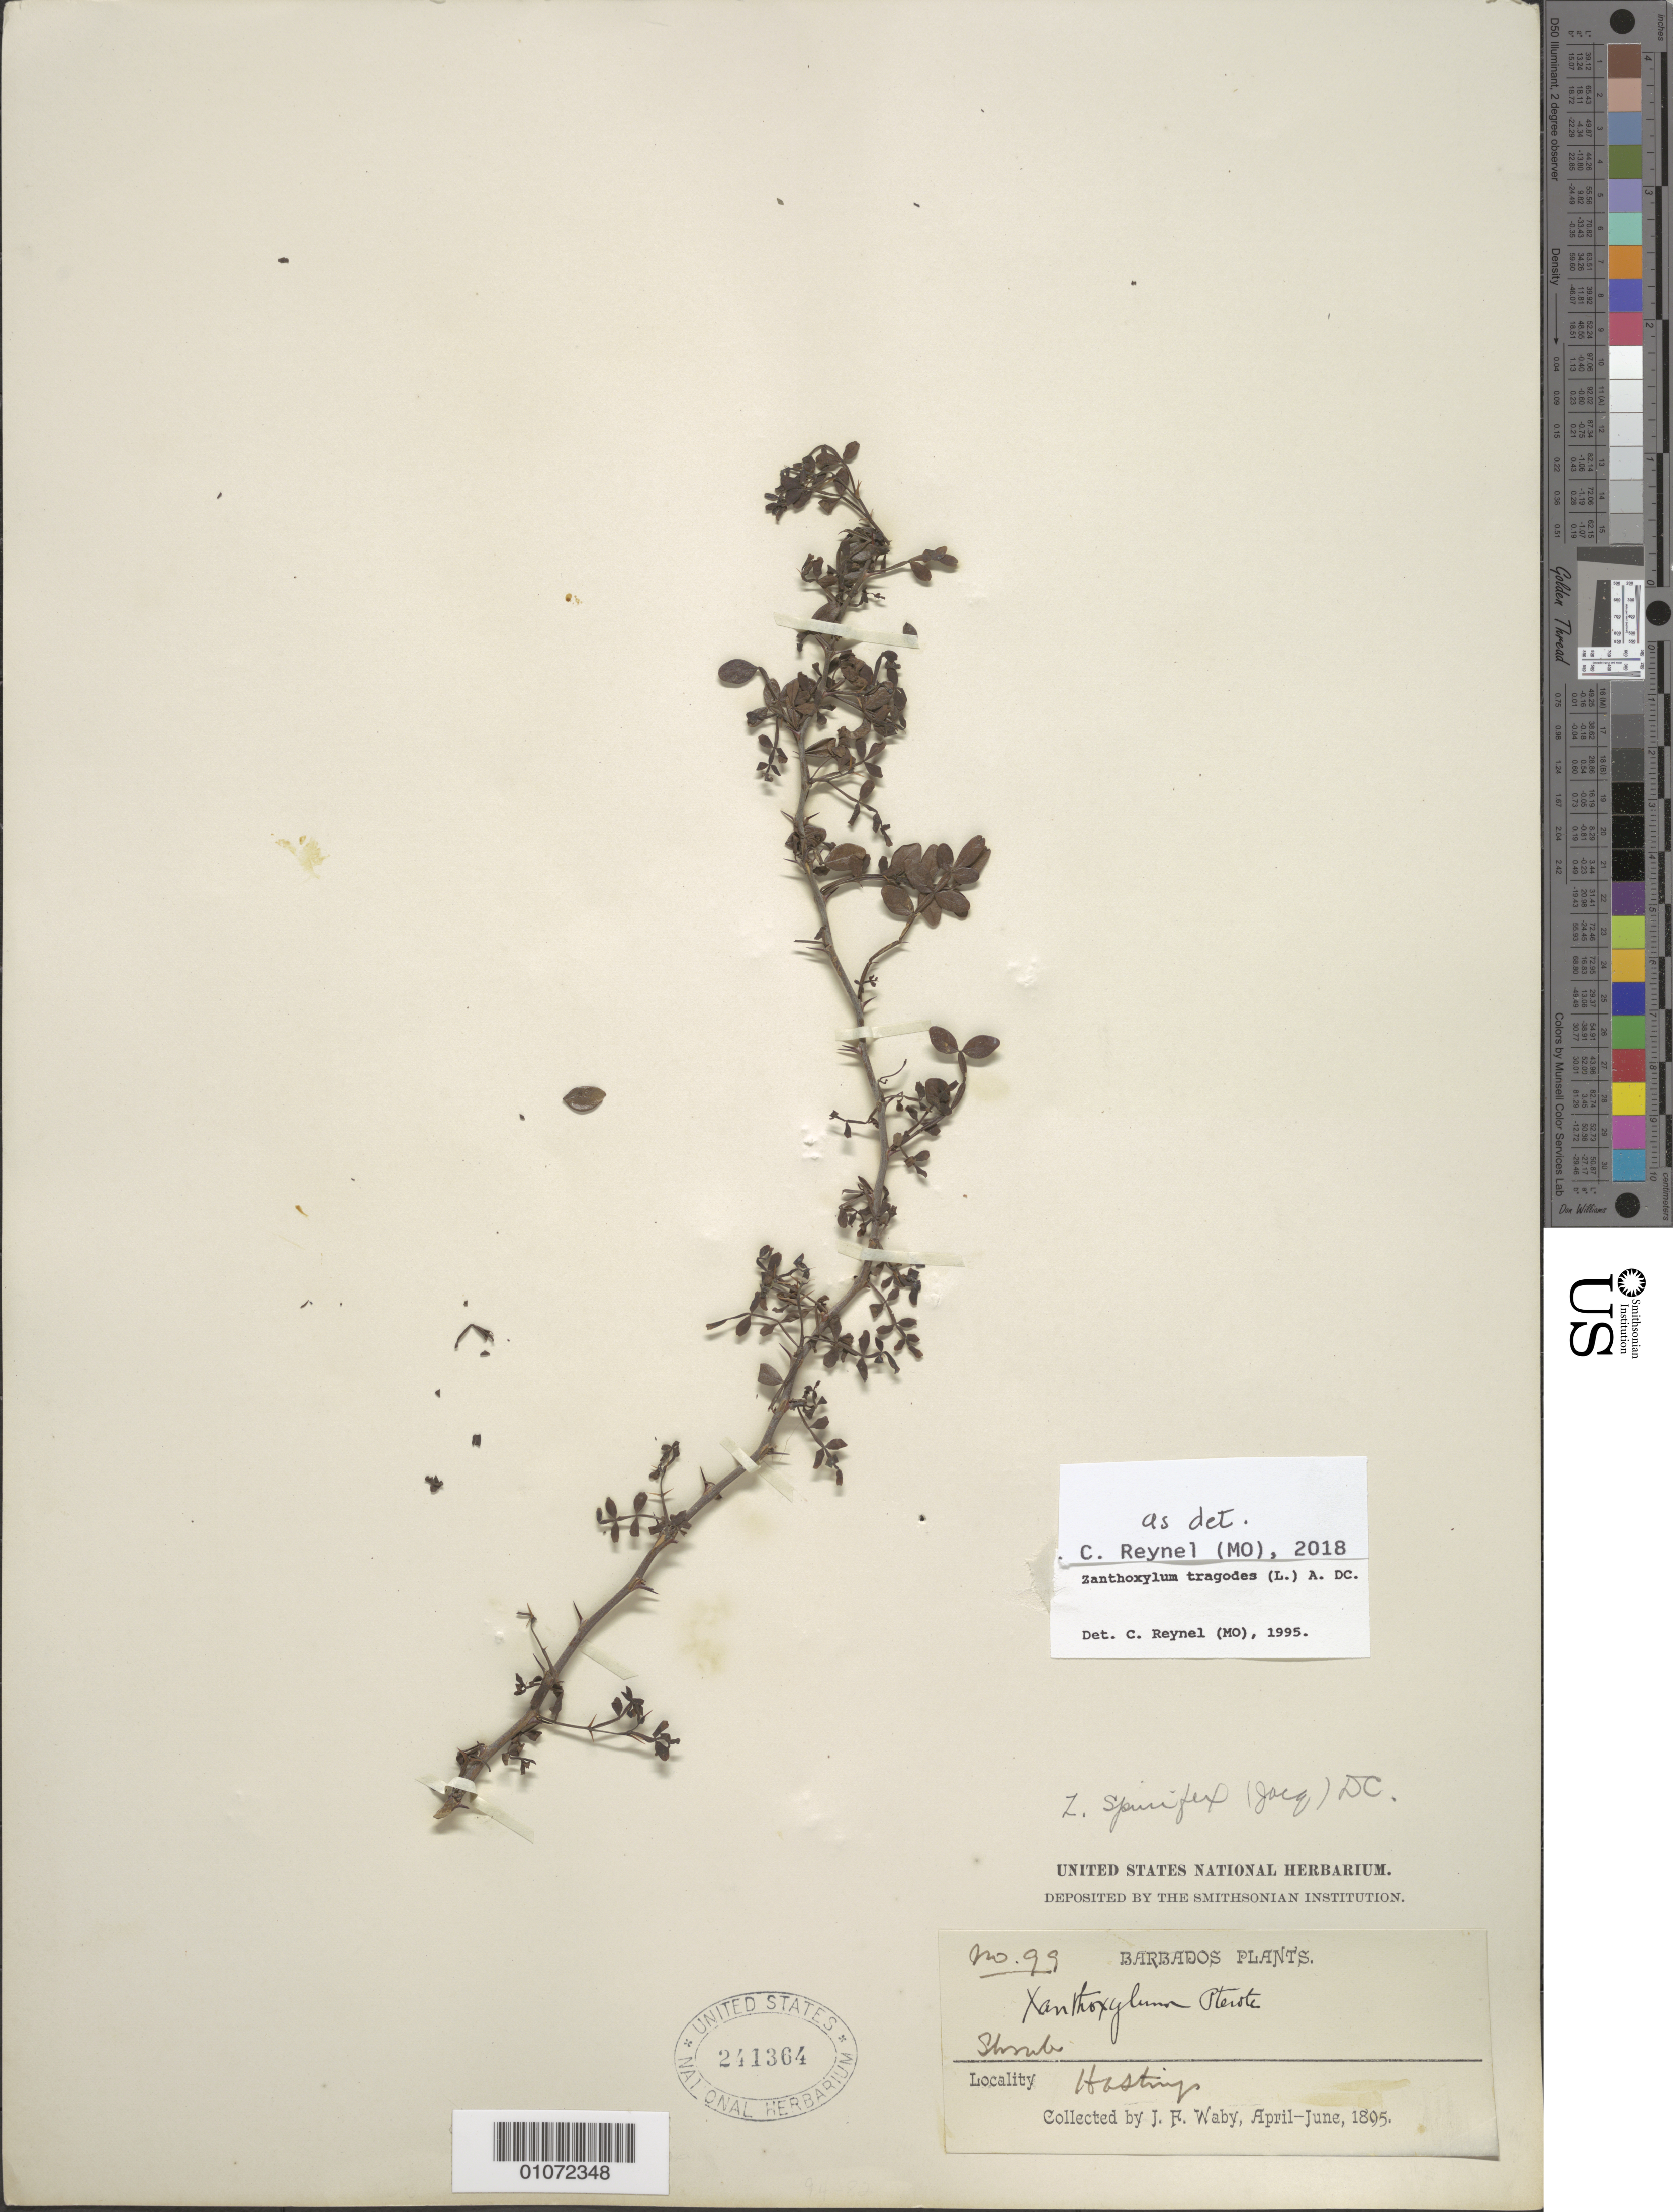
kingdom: Plantae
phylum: Tracheophyta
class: Magnoliopsida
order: Sapindales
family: Rutaceae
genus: Zanthoxylum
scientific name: Zanthoxylum tragodes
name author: (L.) DC.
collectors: J. Waby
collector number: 99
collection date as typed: Apr 1895 to -- Jun 1895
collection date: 1895-04/1895-06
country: Barbados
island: Barbados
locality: Hasting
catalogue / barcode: US 241364